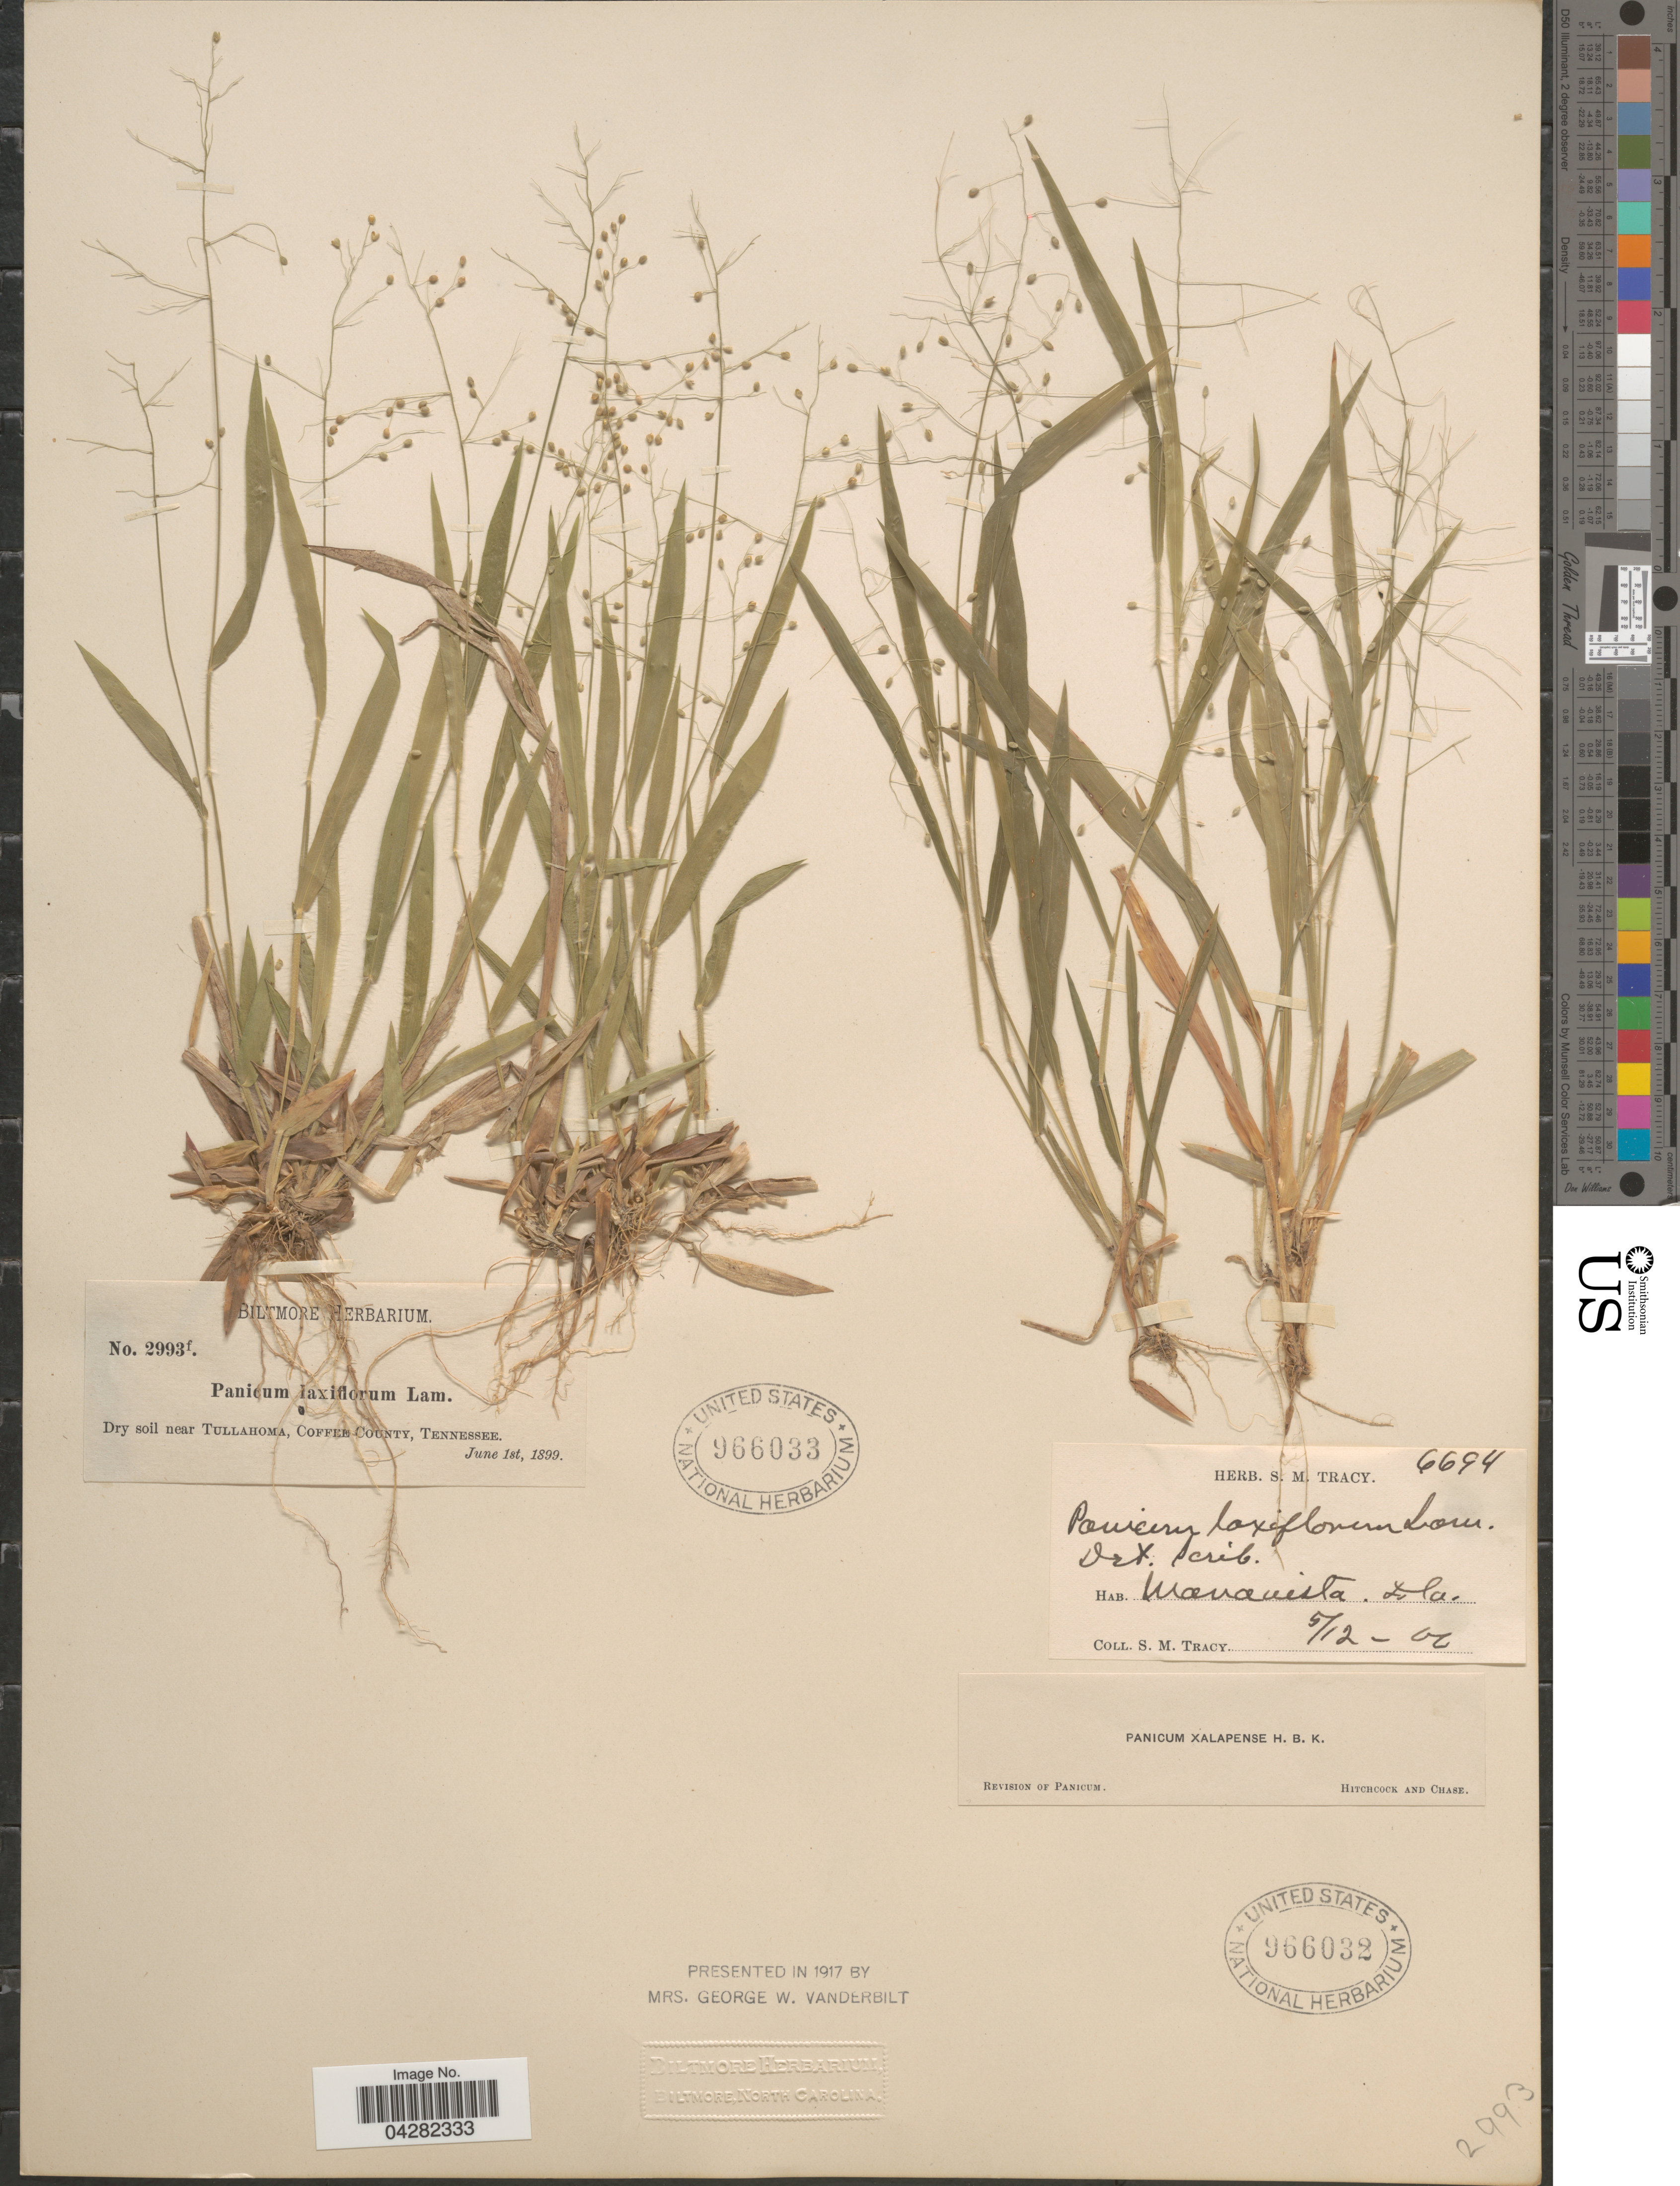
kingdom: Plantae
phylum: Tracheophyta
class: Liliopsida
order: Poales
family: Poaceae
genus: Dichanthelium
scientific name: Dichanthelium laxiflorum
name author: (Lam.) Gould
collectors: ex herb. Biltmore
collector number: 2993f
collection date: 1899-06-01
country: United States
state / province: Tennessee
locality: Dry soil near Tullahoma, Coffee County.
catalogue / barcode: US 966033